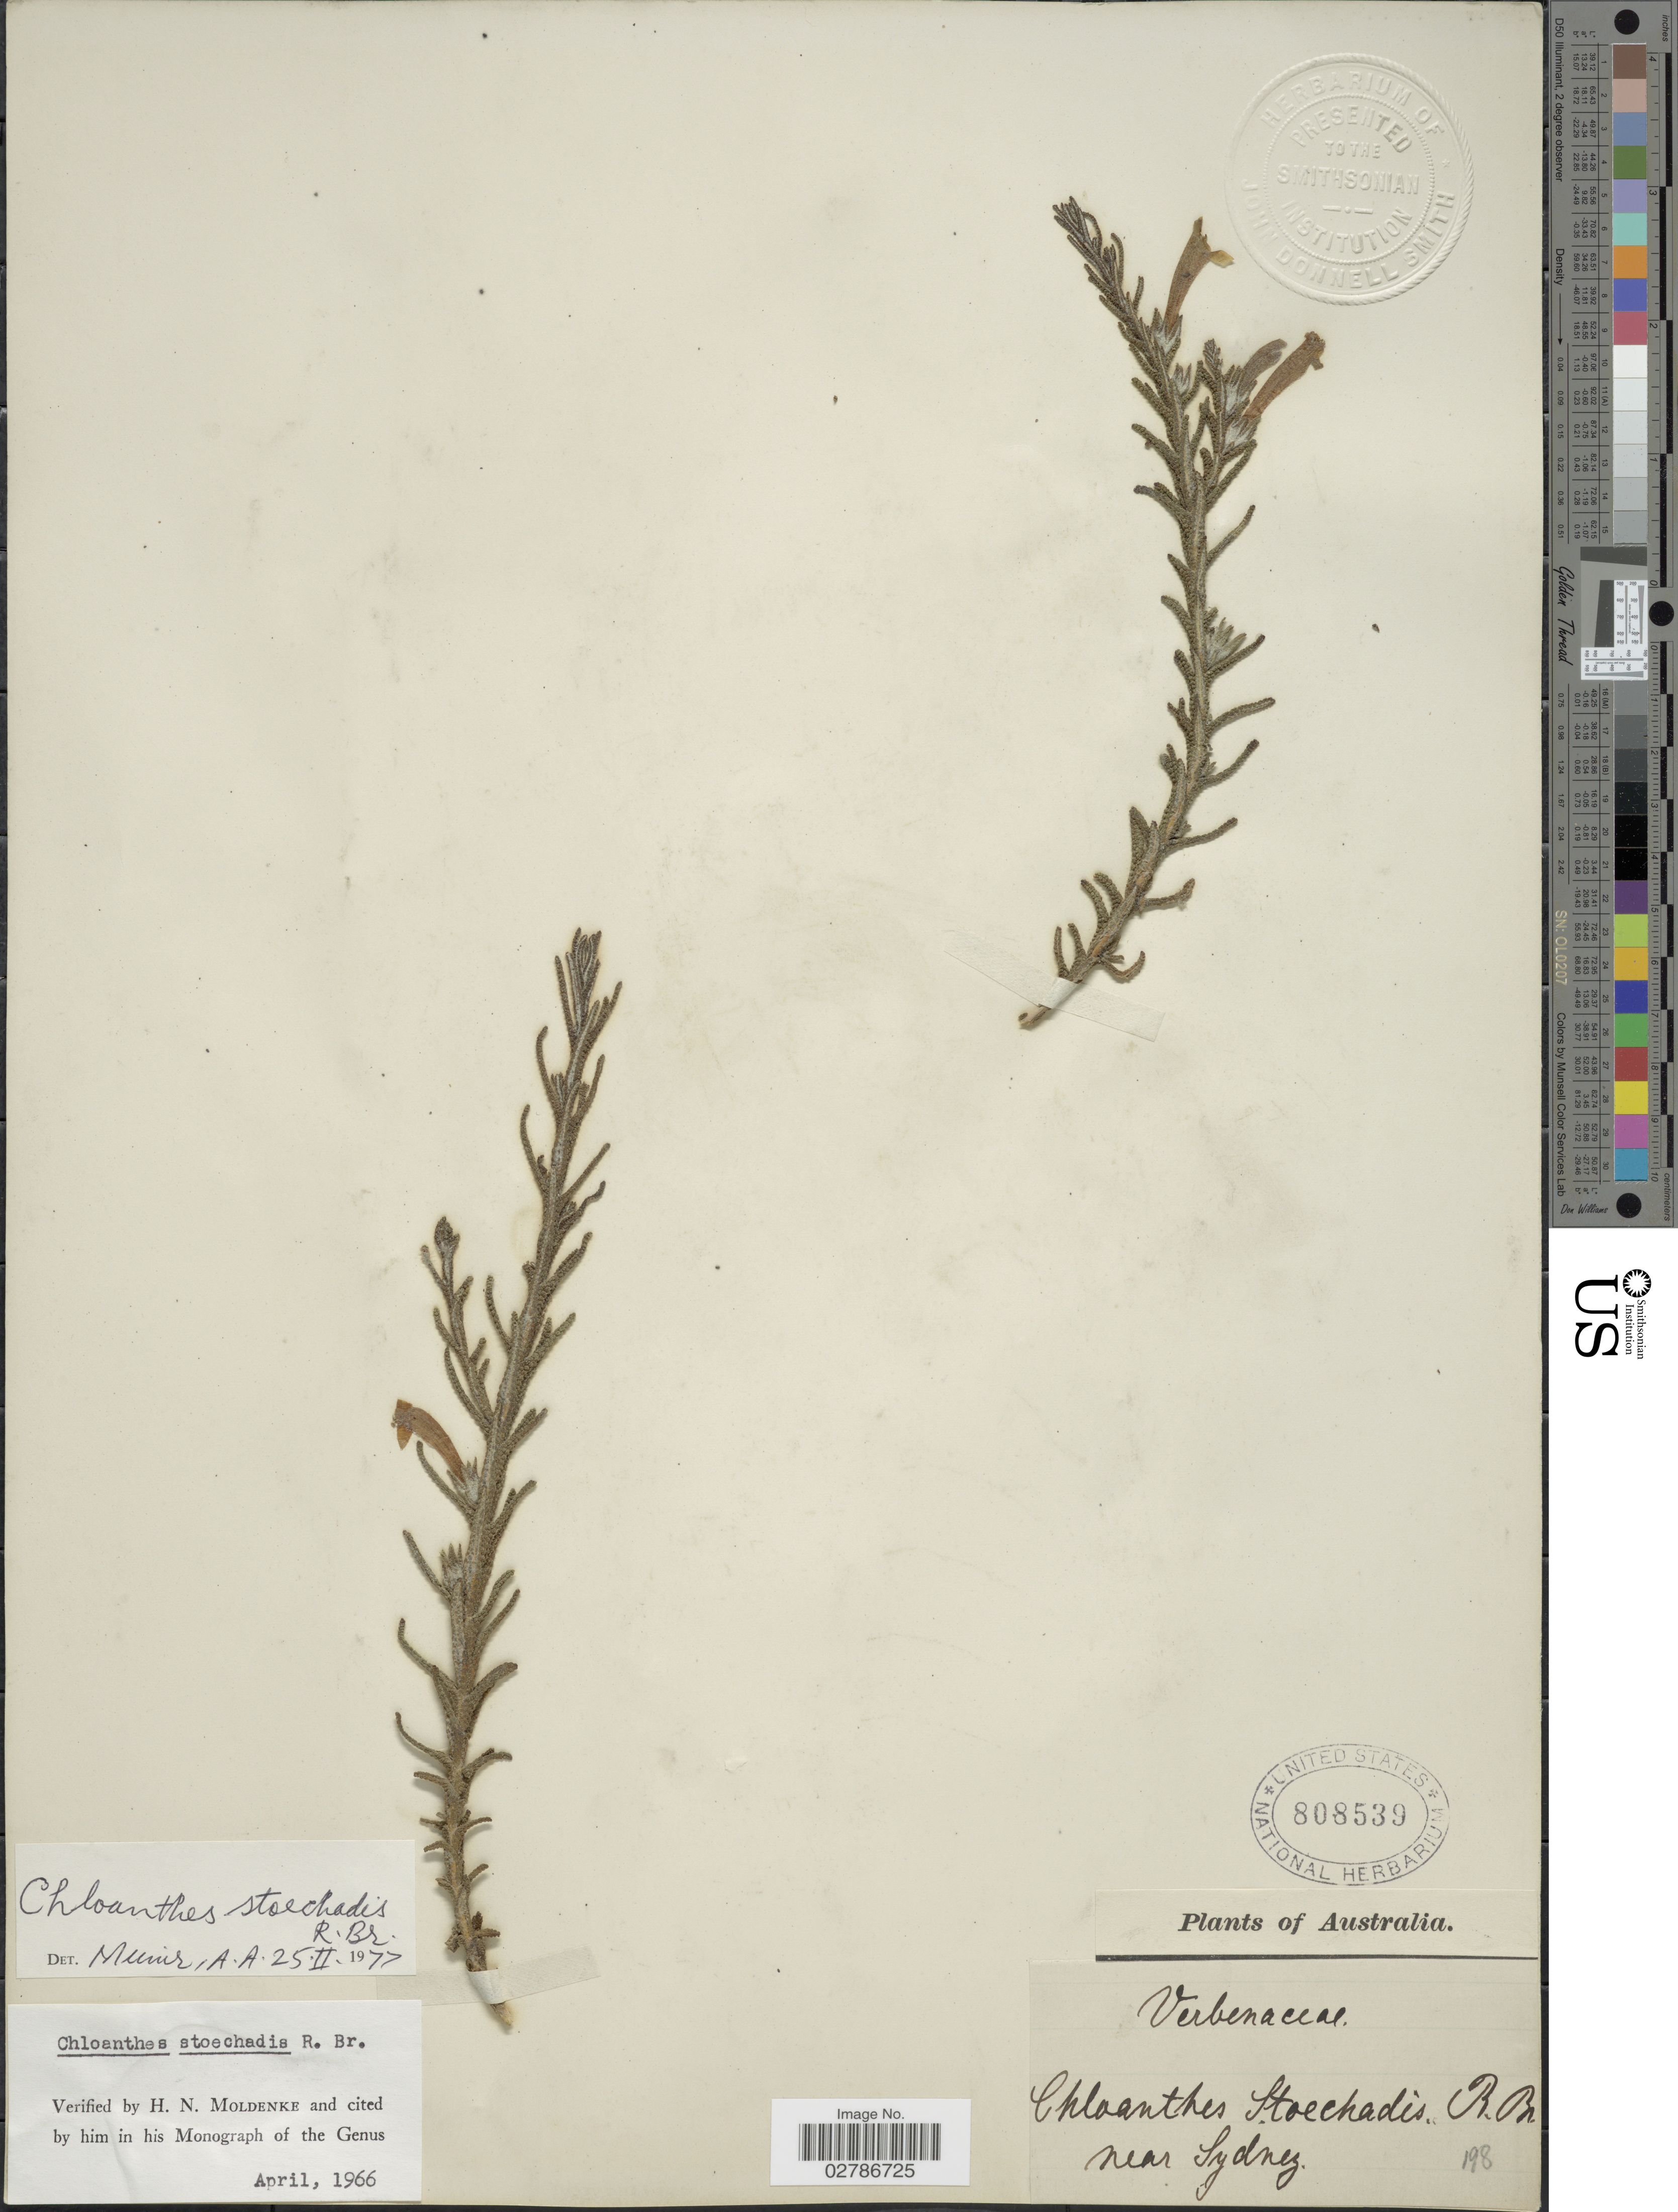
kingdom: Plantae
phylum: Tracheophyta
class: Magnoliopsida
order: Lamiales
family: Lamiaceae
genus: Chloanthes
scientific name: Chloanthes stoechadis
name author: R. Br.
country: Australia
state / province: New South Wales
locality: Near Sydney.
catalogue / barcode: US 808539